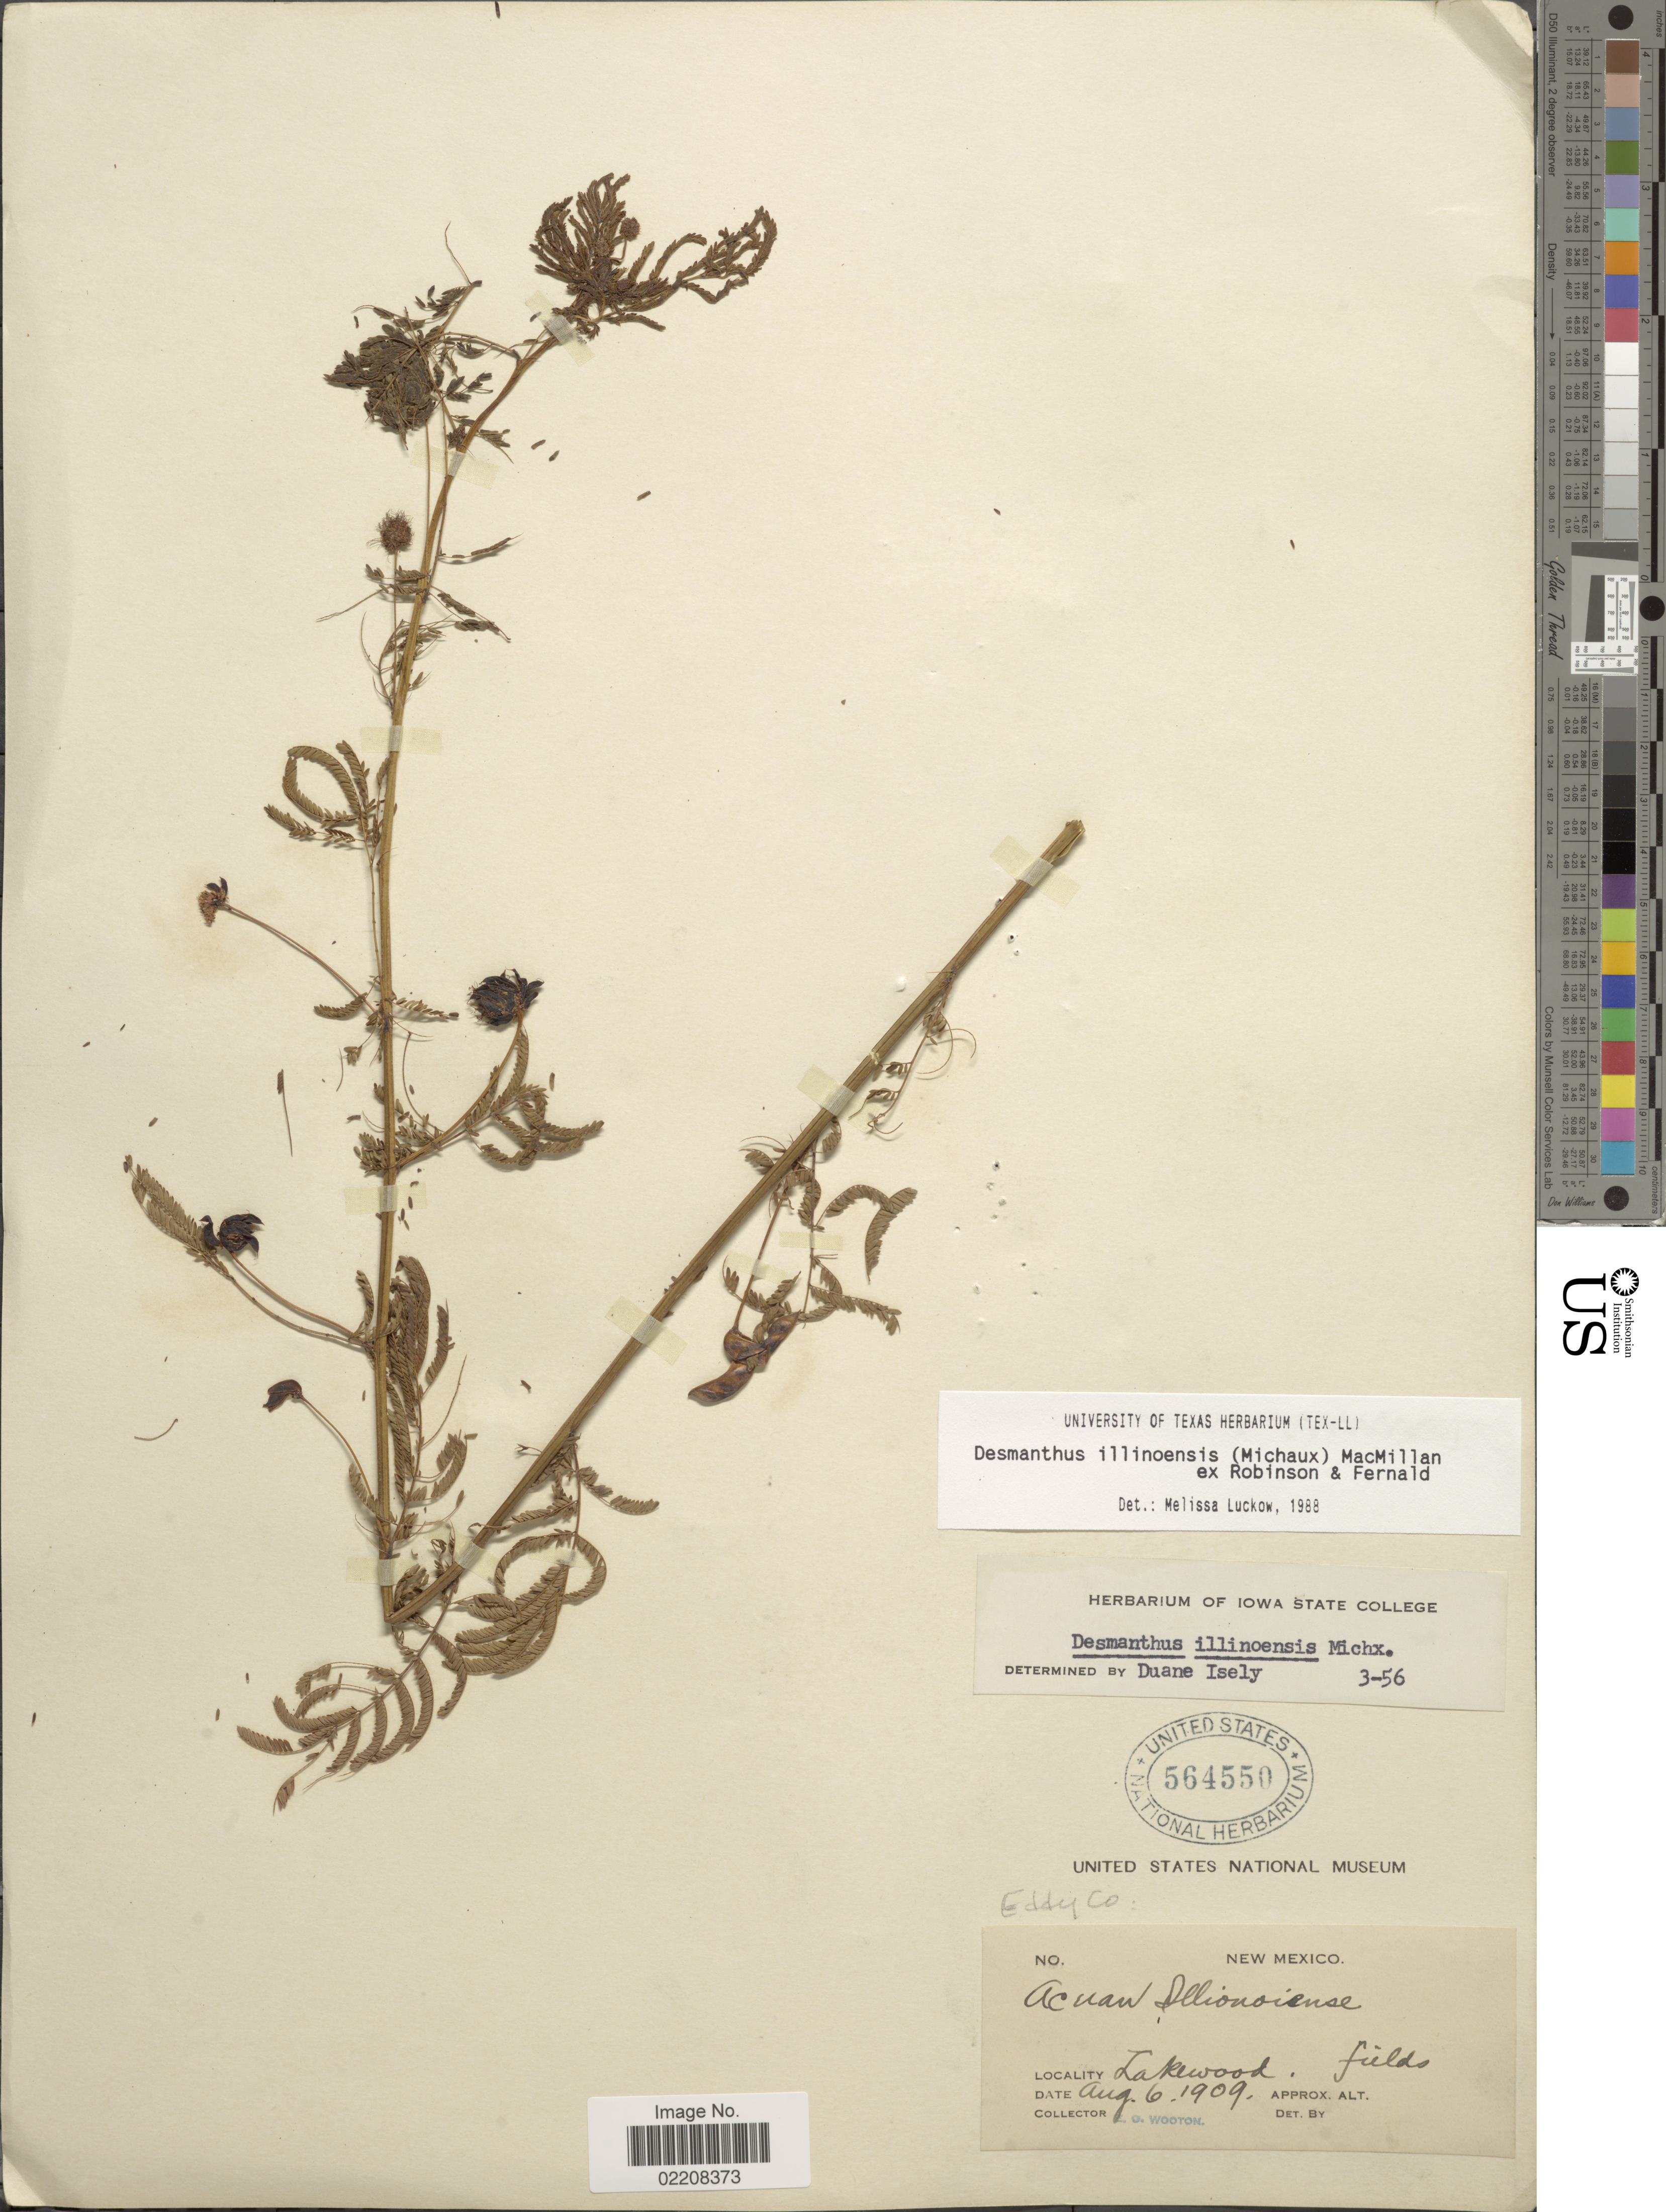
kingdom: Plantae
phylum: Tracheophyta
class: Magnoliopsida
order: Fabales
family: Fabaceae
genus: Desmanthus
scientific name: Desmanthus illinoensis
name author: (Michx.) MacMill.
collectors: E. O. Wooton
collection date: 1909-08-06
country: United States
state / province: New Mexico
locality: Eddy Co. Lakewood, fields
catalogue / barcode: US 564550